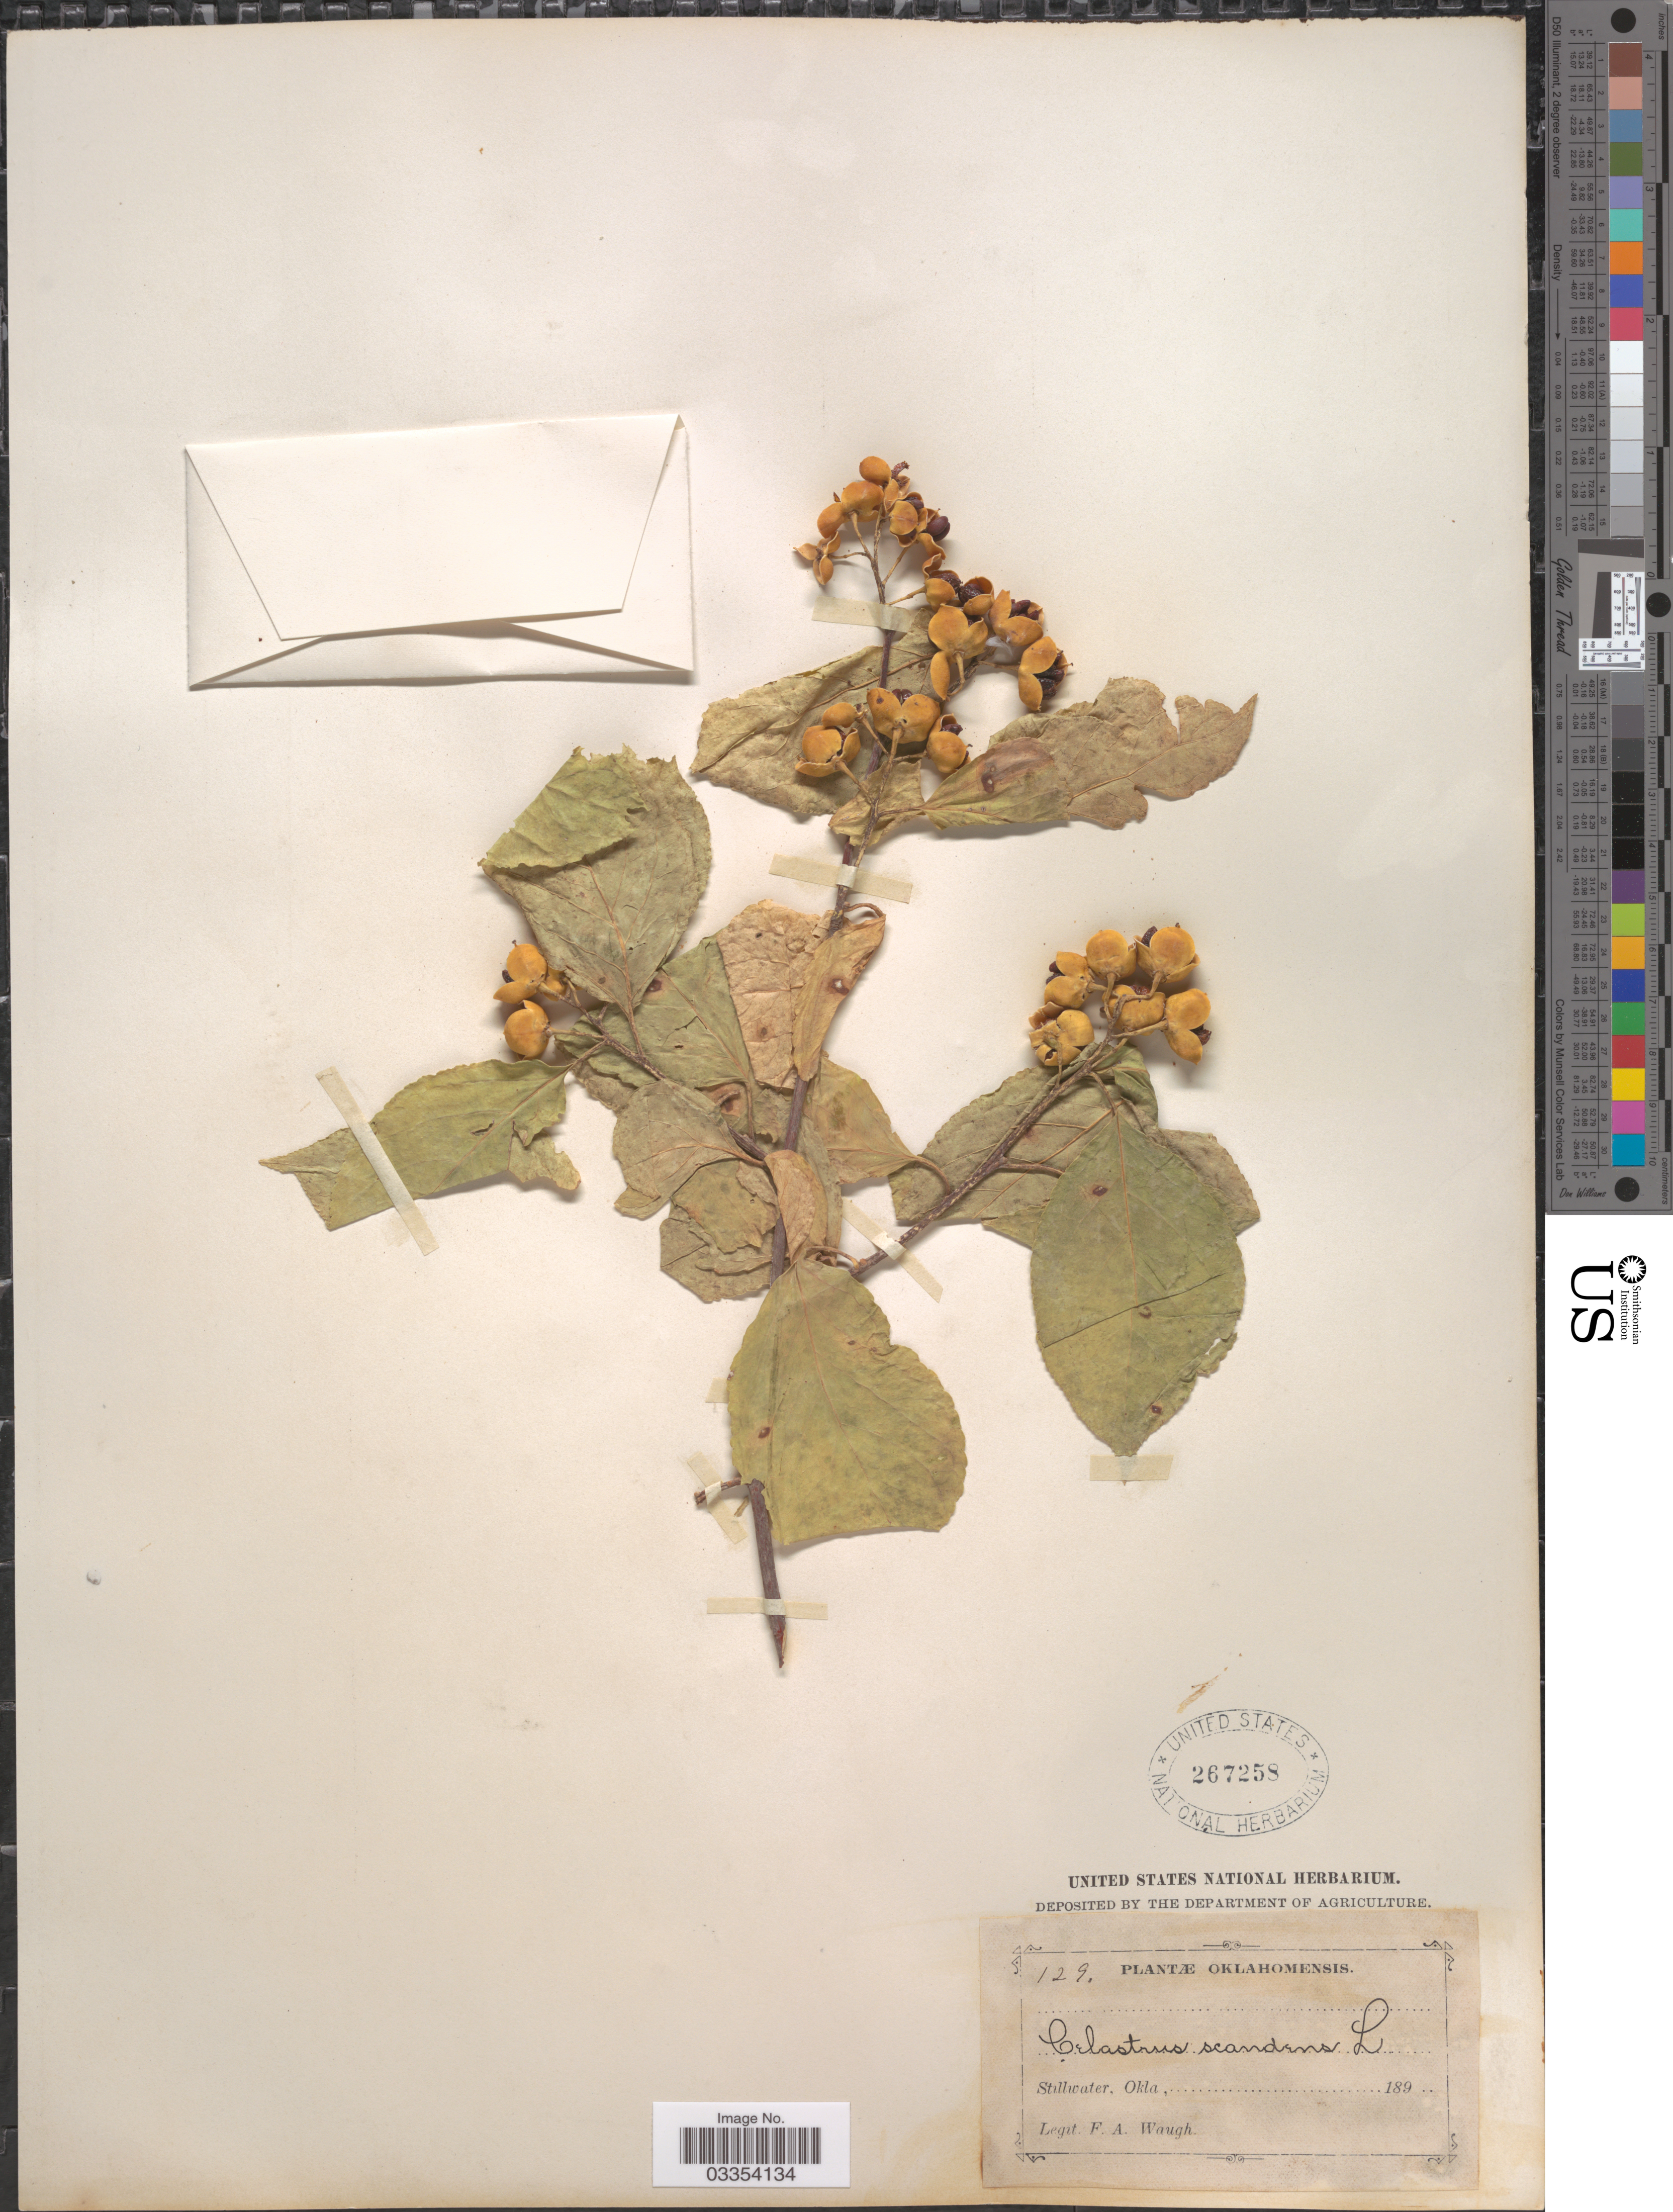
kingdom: Plantae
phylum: Tracheophyta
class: Magnoliopsida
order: Celastrales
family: Celastraceae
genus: Celastrus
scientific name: Celastrus scandens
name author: L.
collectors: F. Waugh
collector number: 129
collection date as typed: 189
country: United States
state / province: Oklahoma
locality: Stillwater.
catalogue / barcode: US 267258